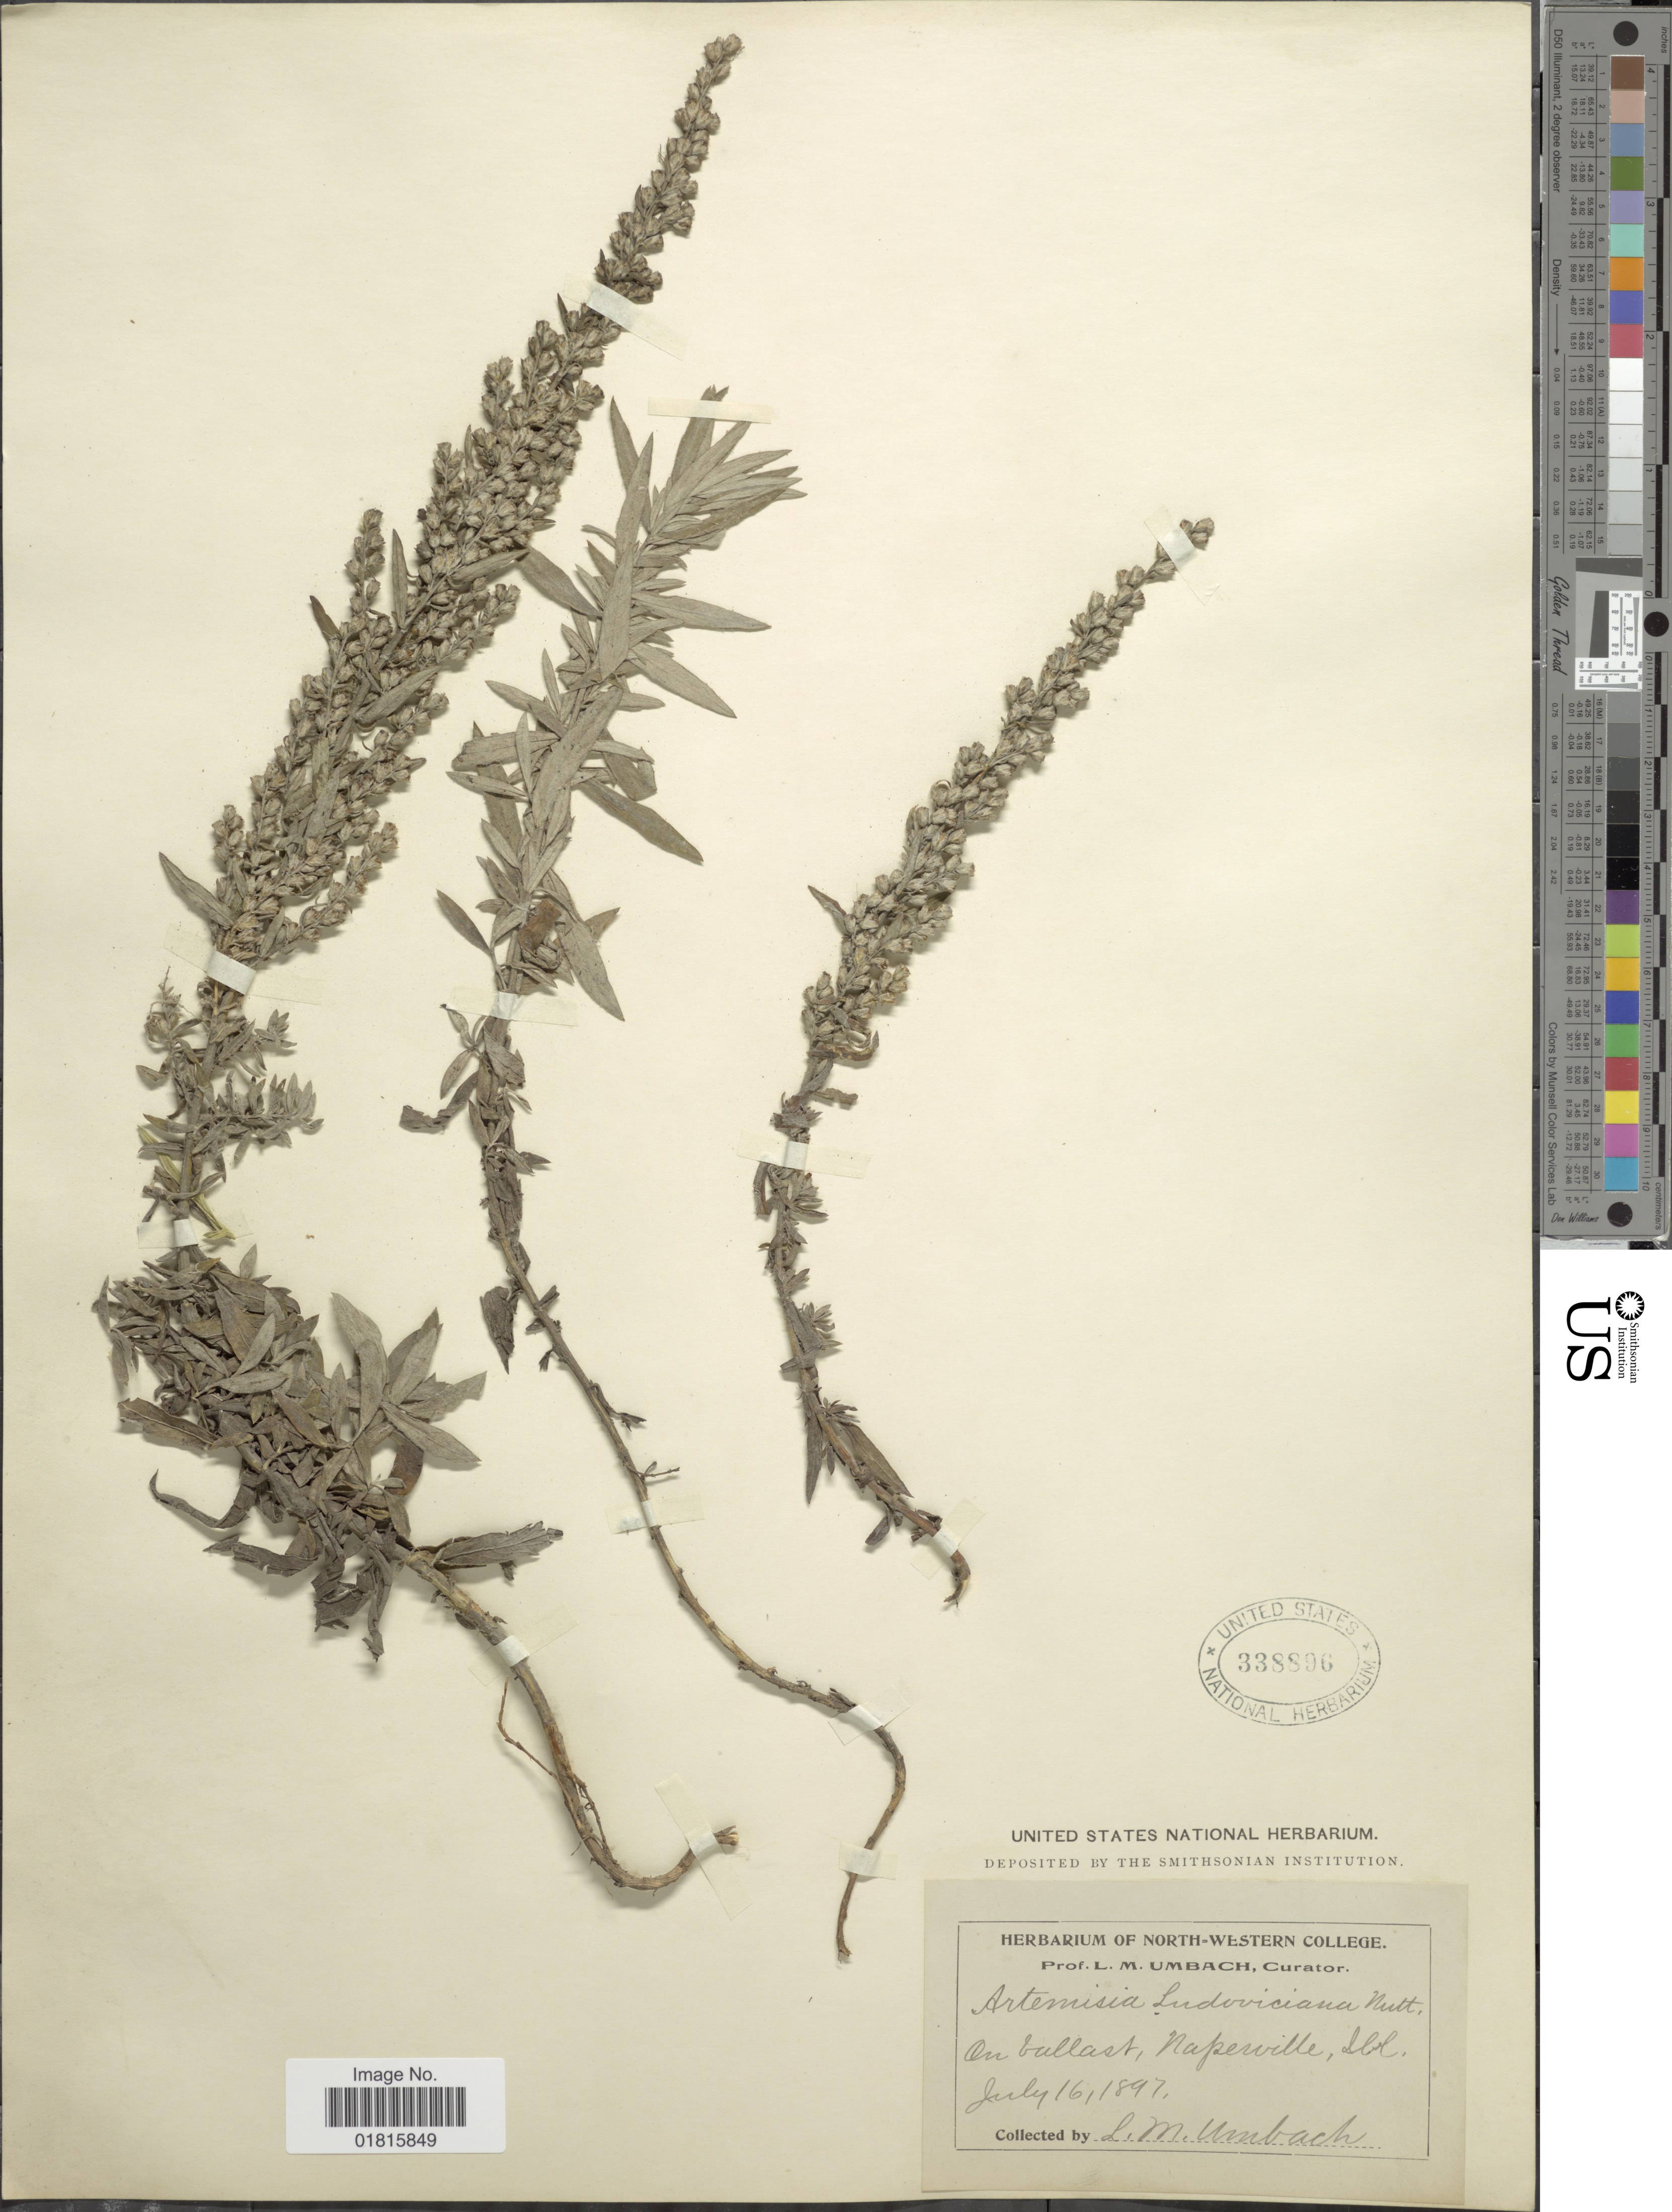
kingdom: Plantae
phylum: Tracheophyta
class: Magnoliopsida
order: Asterales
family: Asteraceae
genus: Artemisia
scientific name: Artemisia gnaphaloides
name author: Nutt.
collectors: L. M. Umbach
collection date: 1897-07-16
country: United States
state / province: Illinois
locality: On ballast, Naperville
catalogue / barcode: US 338896